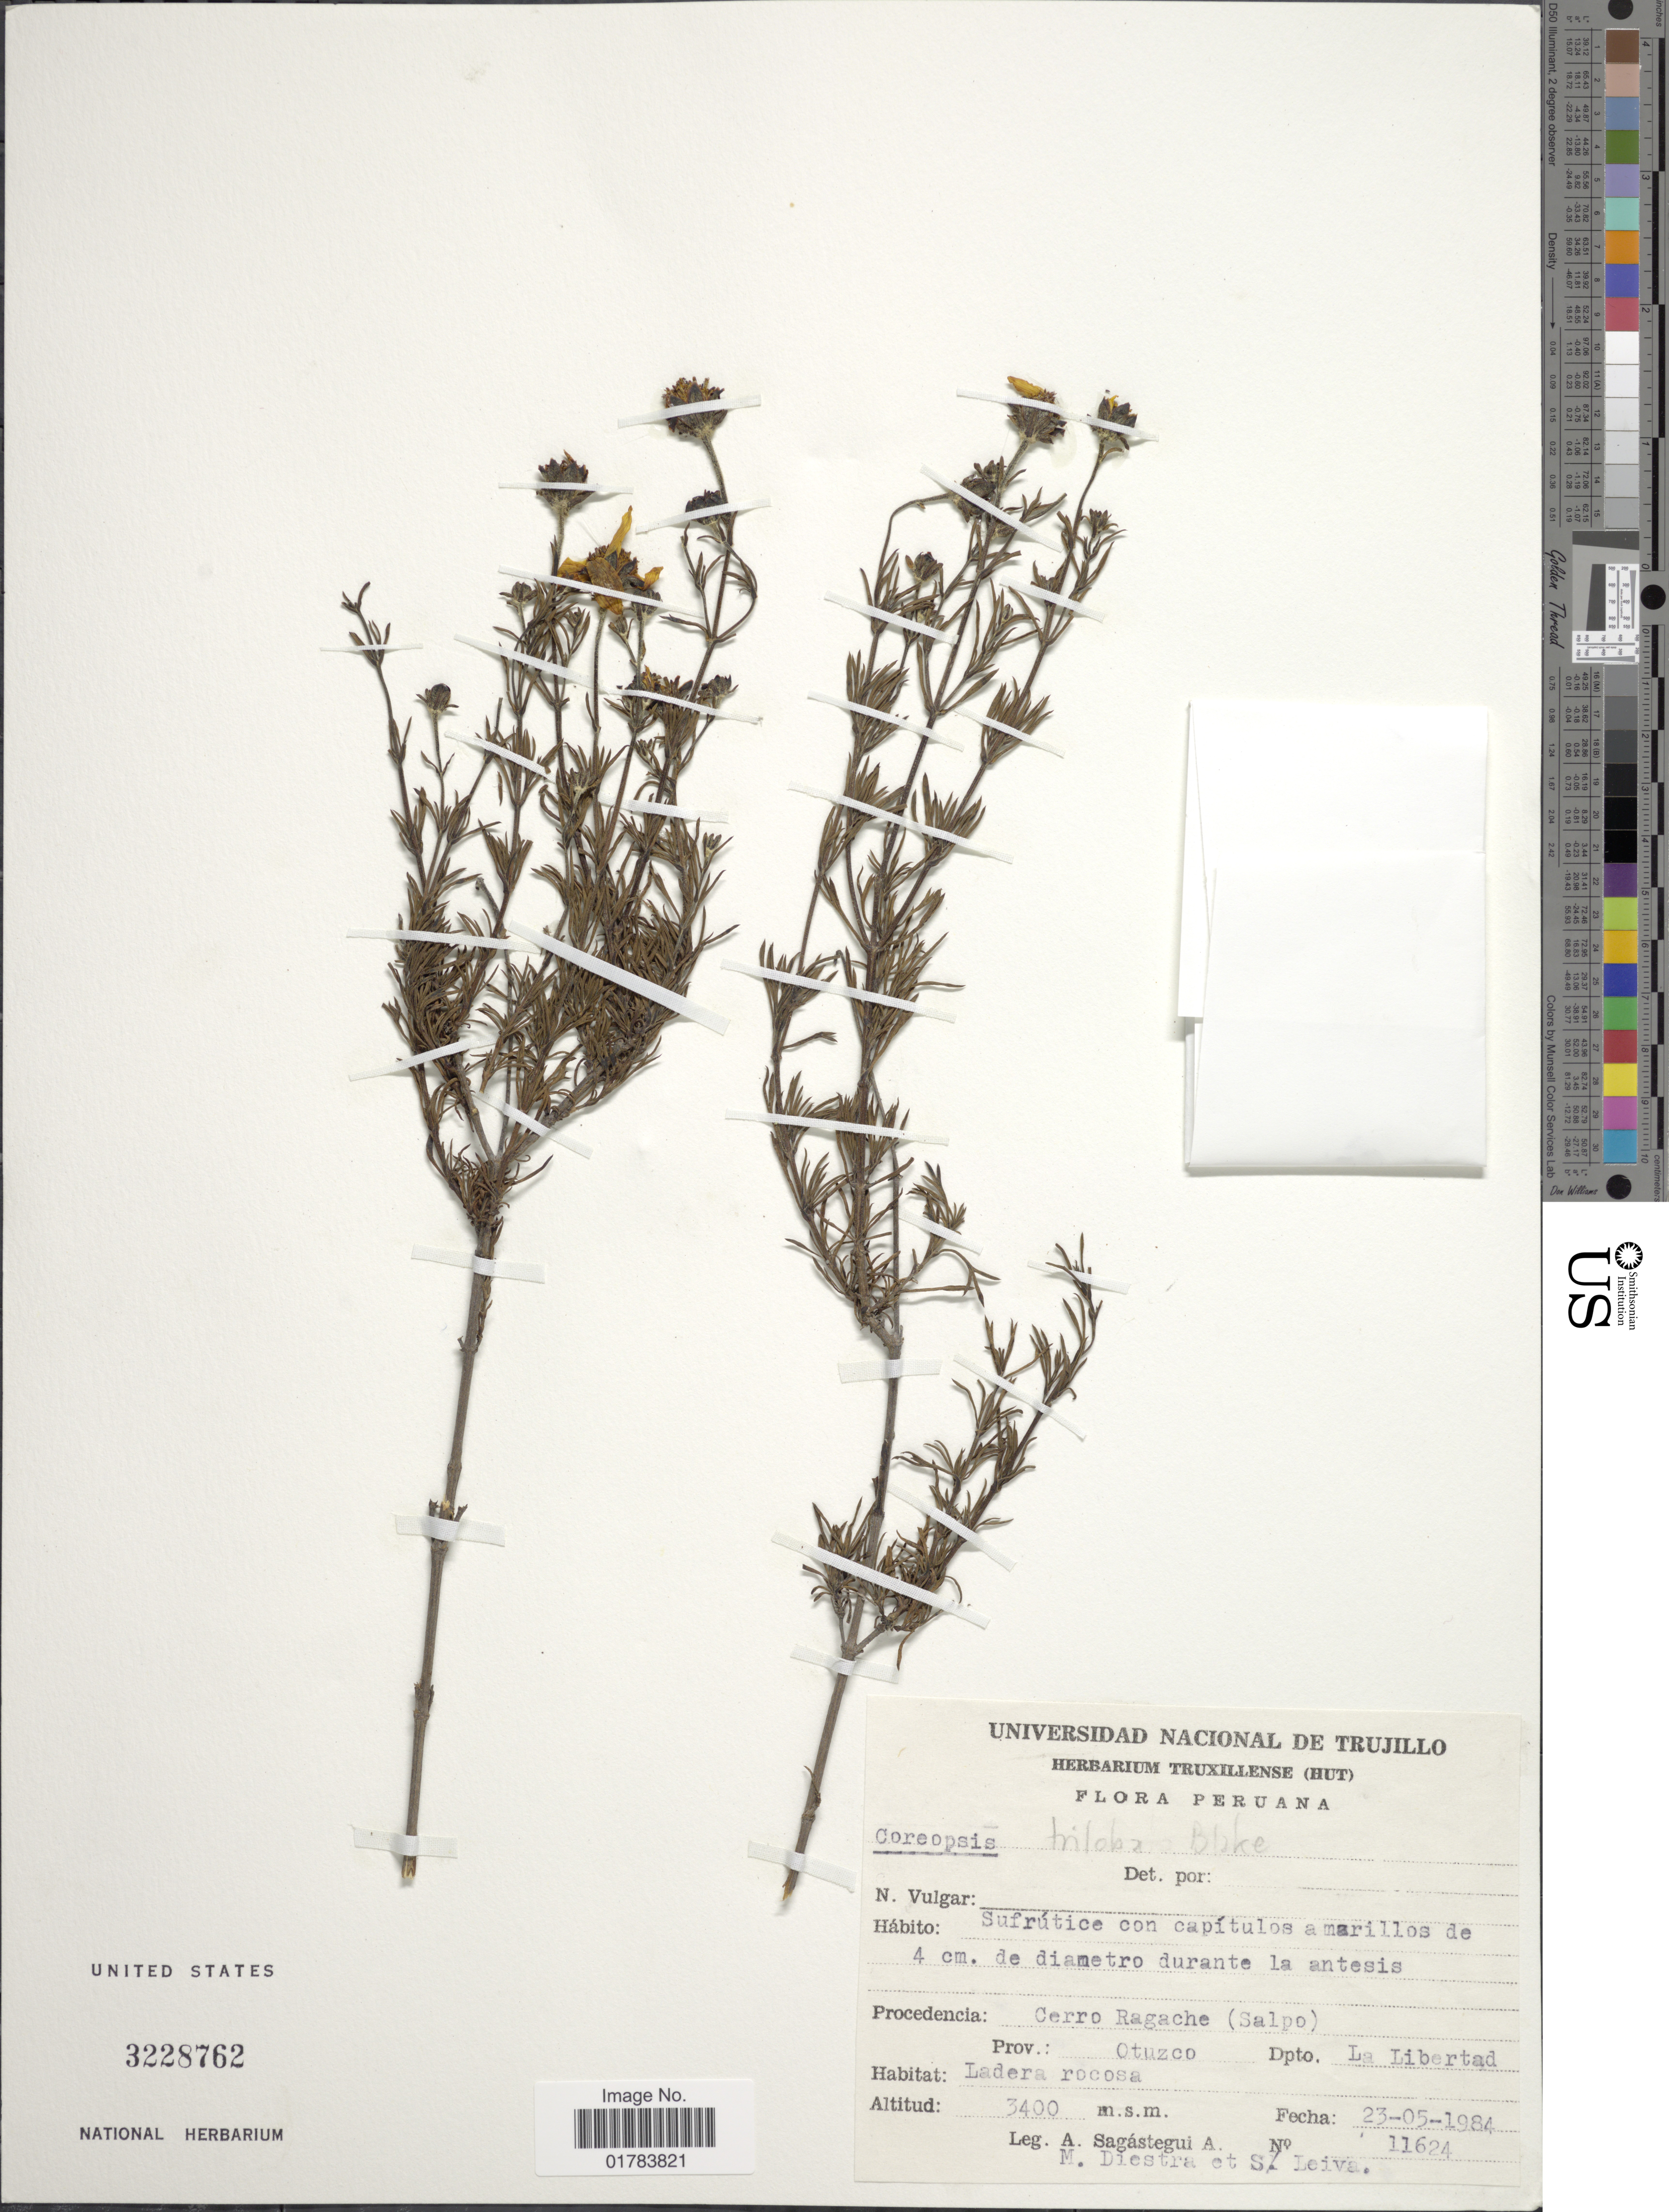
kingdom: Plantae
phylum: Tracheophyta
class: Magnoliopsida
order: Asterales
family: Asteraceae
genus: Coreopsis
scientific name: Coreopsis capillacea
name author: Kunth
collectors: A. Sagástegui A., M. Diestra & S. Leiva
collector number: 11624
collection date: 1984-05-23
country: Peru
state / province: La Libertad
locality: Procedencia: Cerro Ragache (Salpo) Prov. Otuzco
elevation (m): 3400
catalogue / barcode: US 3228762